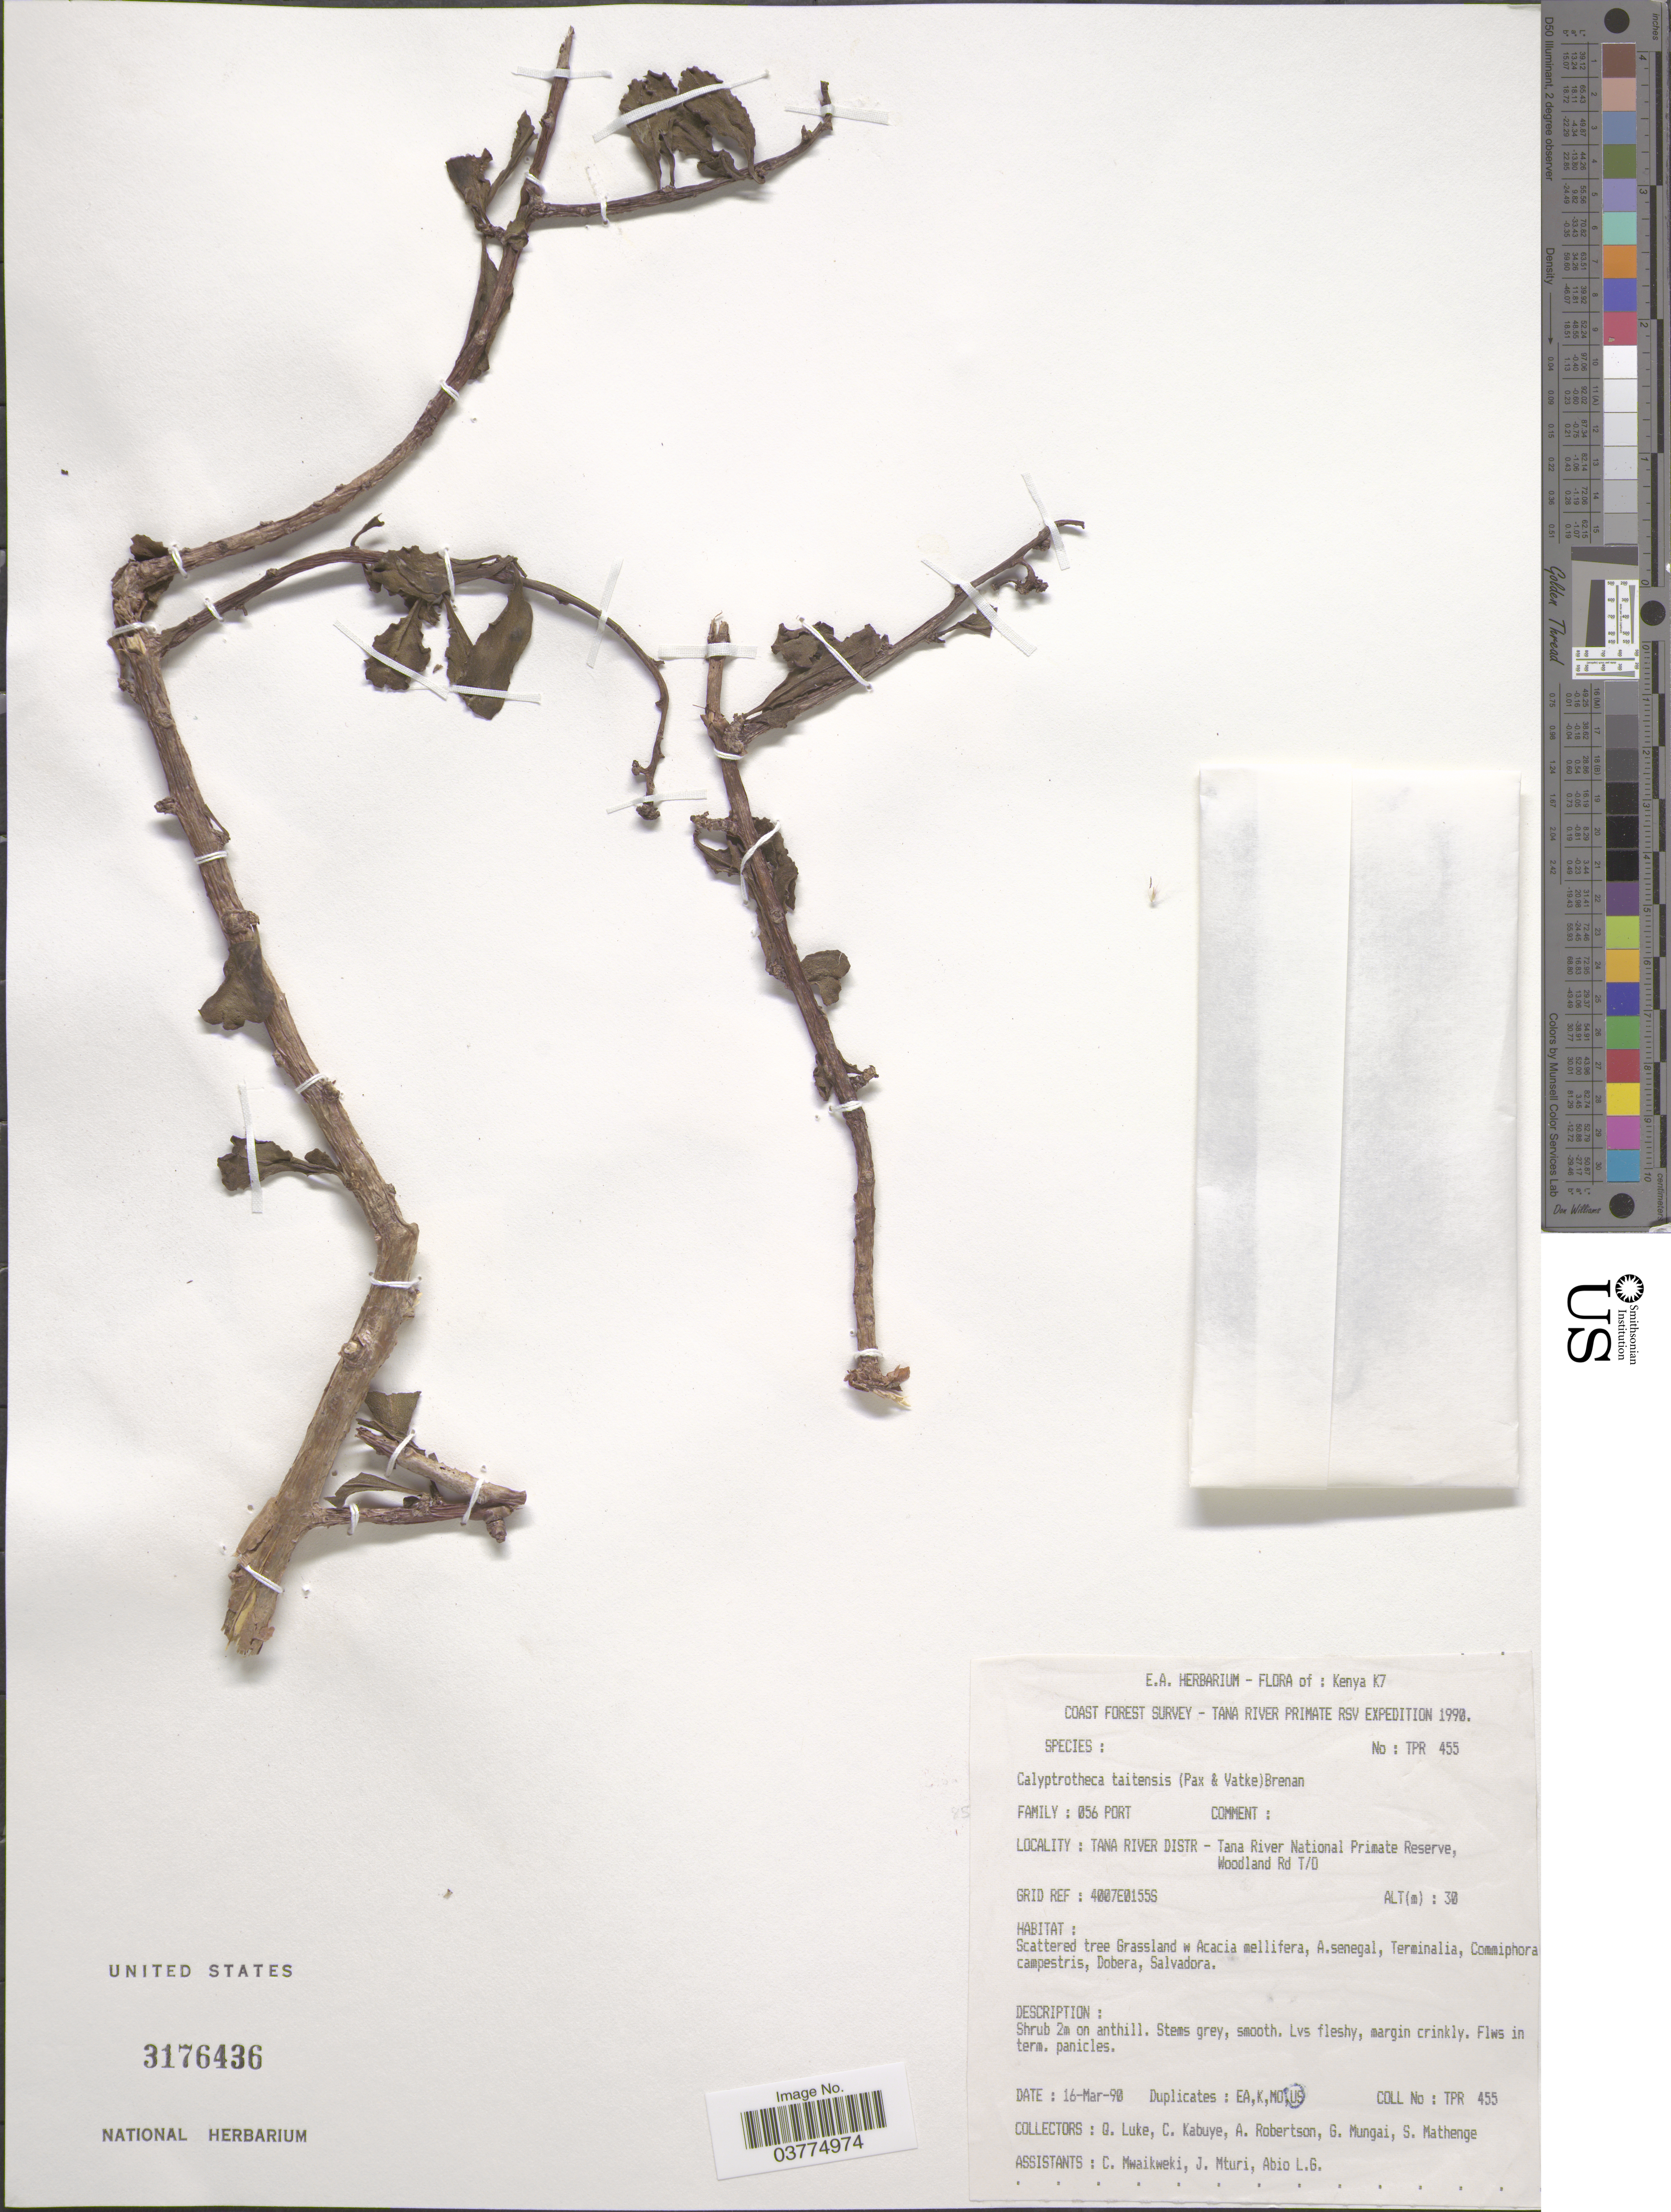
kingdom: Plantae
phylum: Tracheophyta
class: Magnoliopsida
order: Caryophyllales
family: Didiereaceae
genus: Calyptrotheca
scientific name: Calyptrotheca taitensis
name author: (Pax & Vatke) Brenan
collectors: Q. Luke, C. Kabuye, A. Robertson, G. Mungai & et al.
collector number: TPR 455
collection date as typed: Transcribed d/m/y: 16/3/90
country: Kenya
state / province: Tana River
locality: Kenya K7. Tana River Distr - Tana River National Primate Reserve, Woodland Rd T/O.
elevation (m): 30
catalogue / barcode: US 3176436